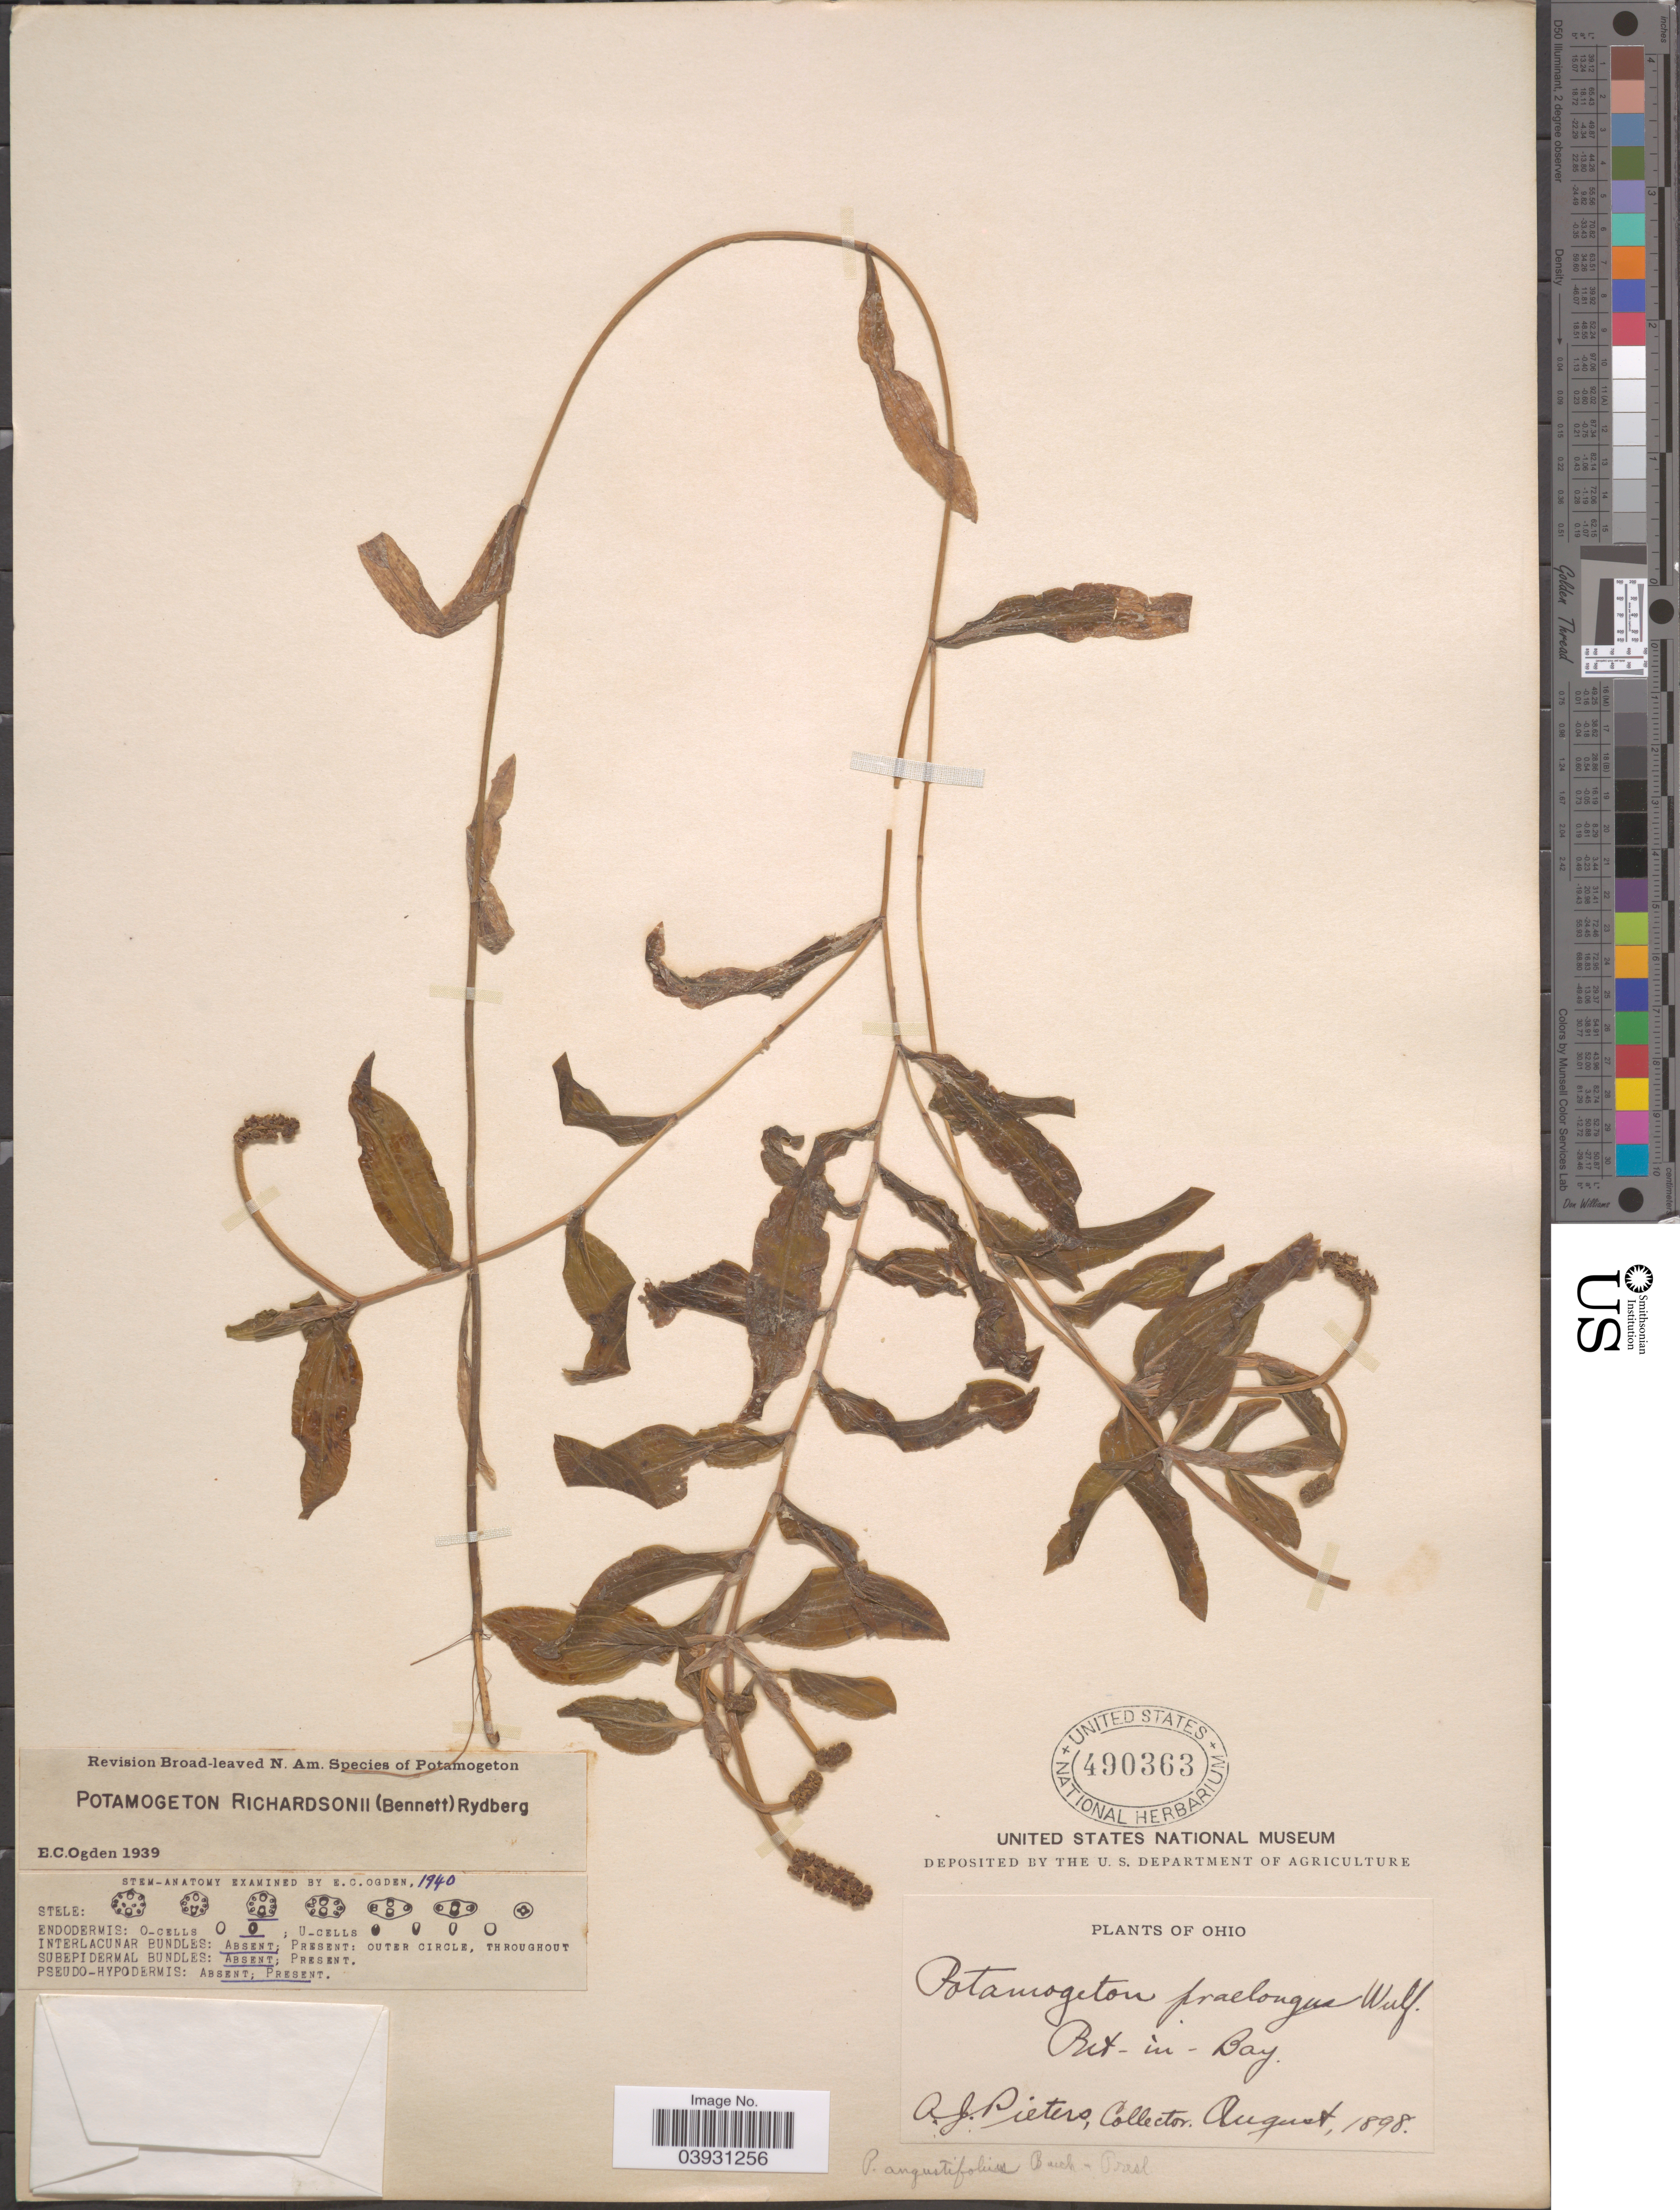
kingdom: Plantae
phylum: Tracheophyta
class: Liliopsida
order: Alismatales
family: Potamogetonaceae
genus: Potamogeton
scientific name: Potamogeton richardsonii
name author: (A.W. Benn.) Rydb.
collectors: A. Pieters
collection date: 1898-08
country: United States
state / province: Ohio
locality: Put - in - Bay.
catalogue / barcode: US 490363